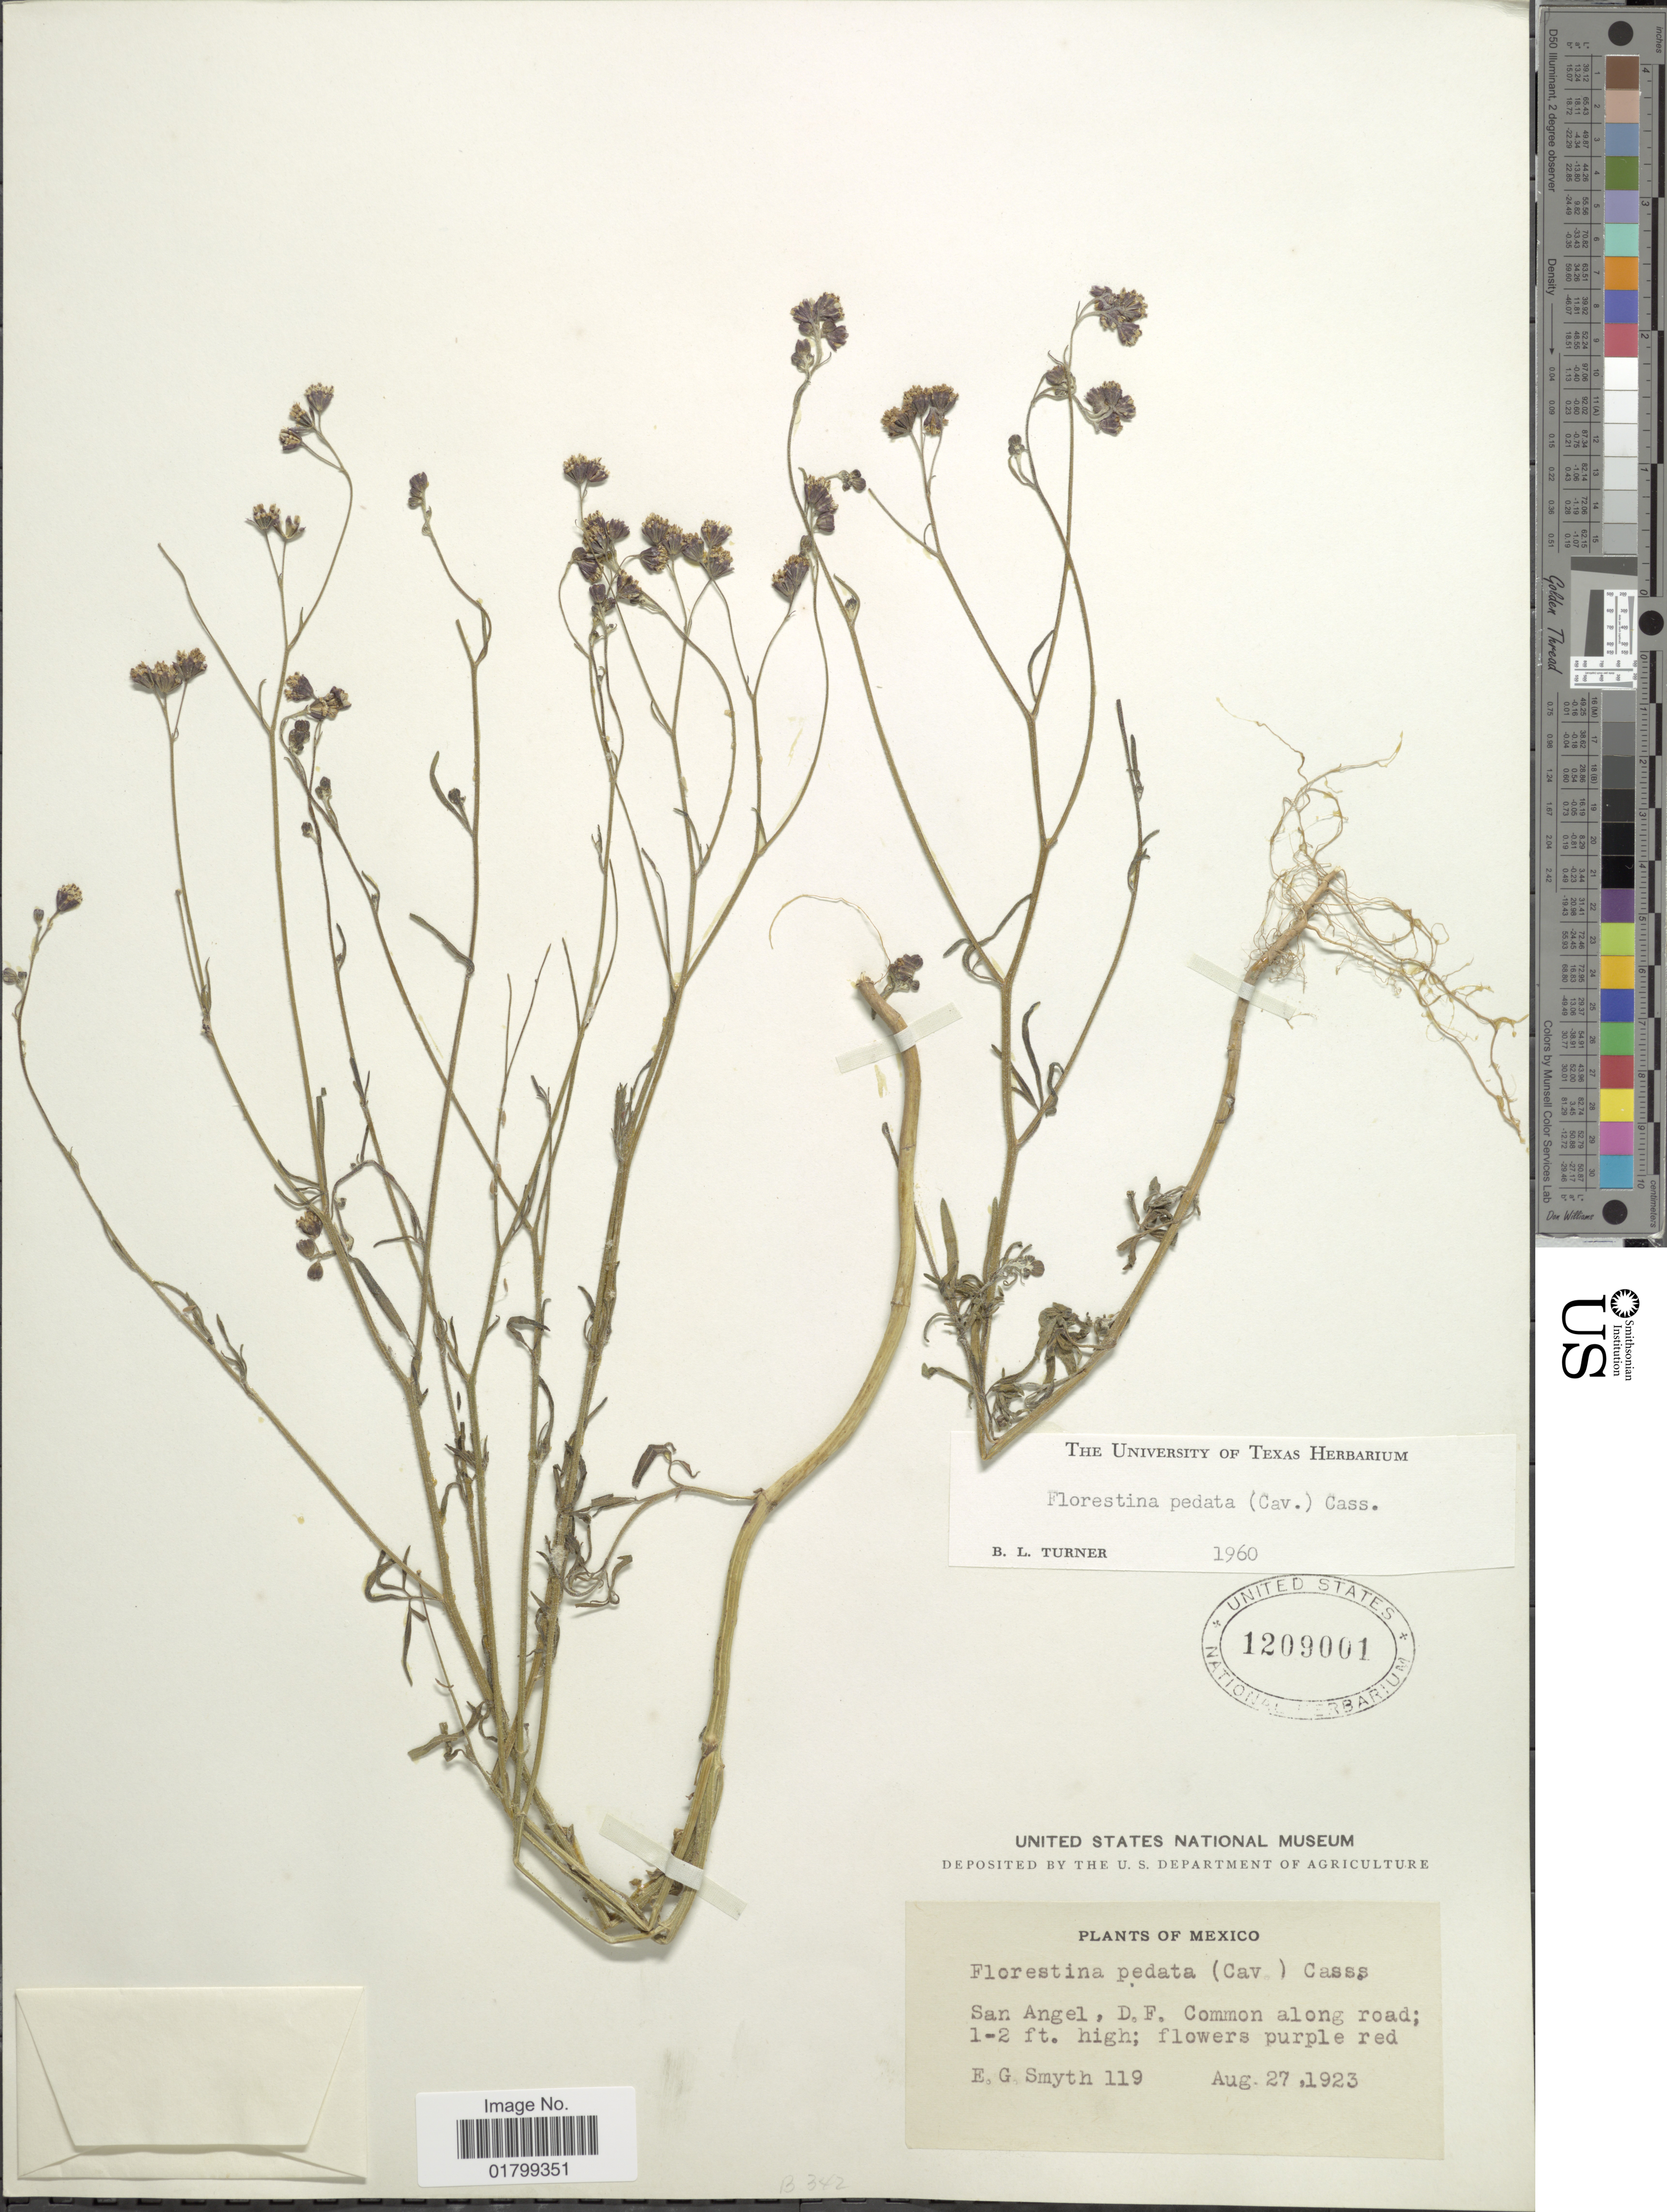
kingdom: Plantae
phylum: Tracheophyta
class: Magnoliopsida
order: Asterales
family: Asteraceae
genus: Florestina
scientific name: Florestina pedata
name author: (Cav.) Cass.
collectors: E. Smyth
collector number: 119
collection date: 1923-08-27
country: Mexico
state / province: Distrito Federal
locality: San Angel, D.F.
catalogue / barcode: US 1209001